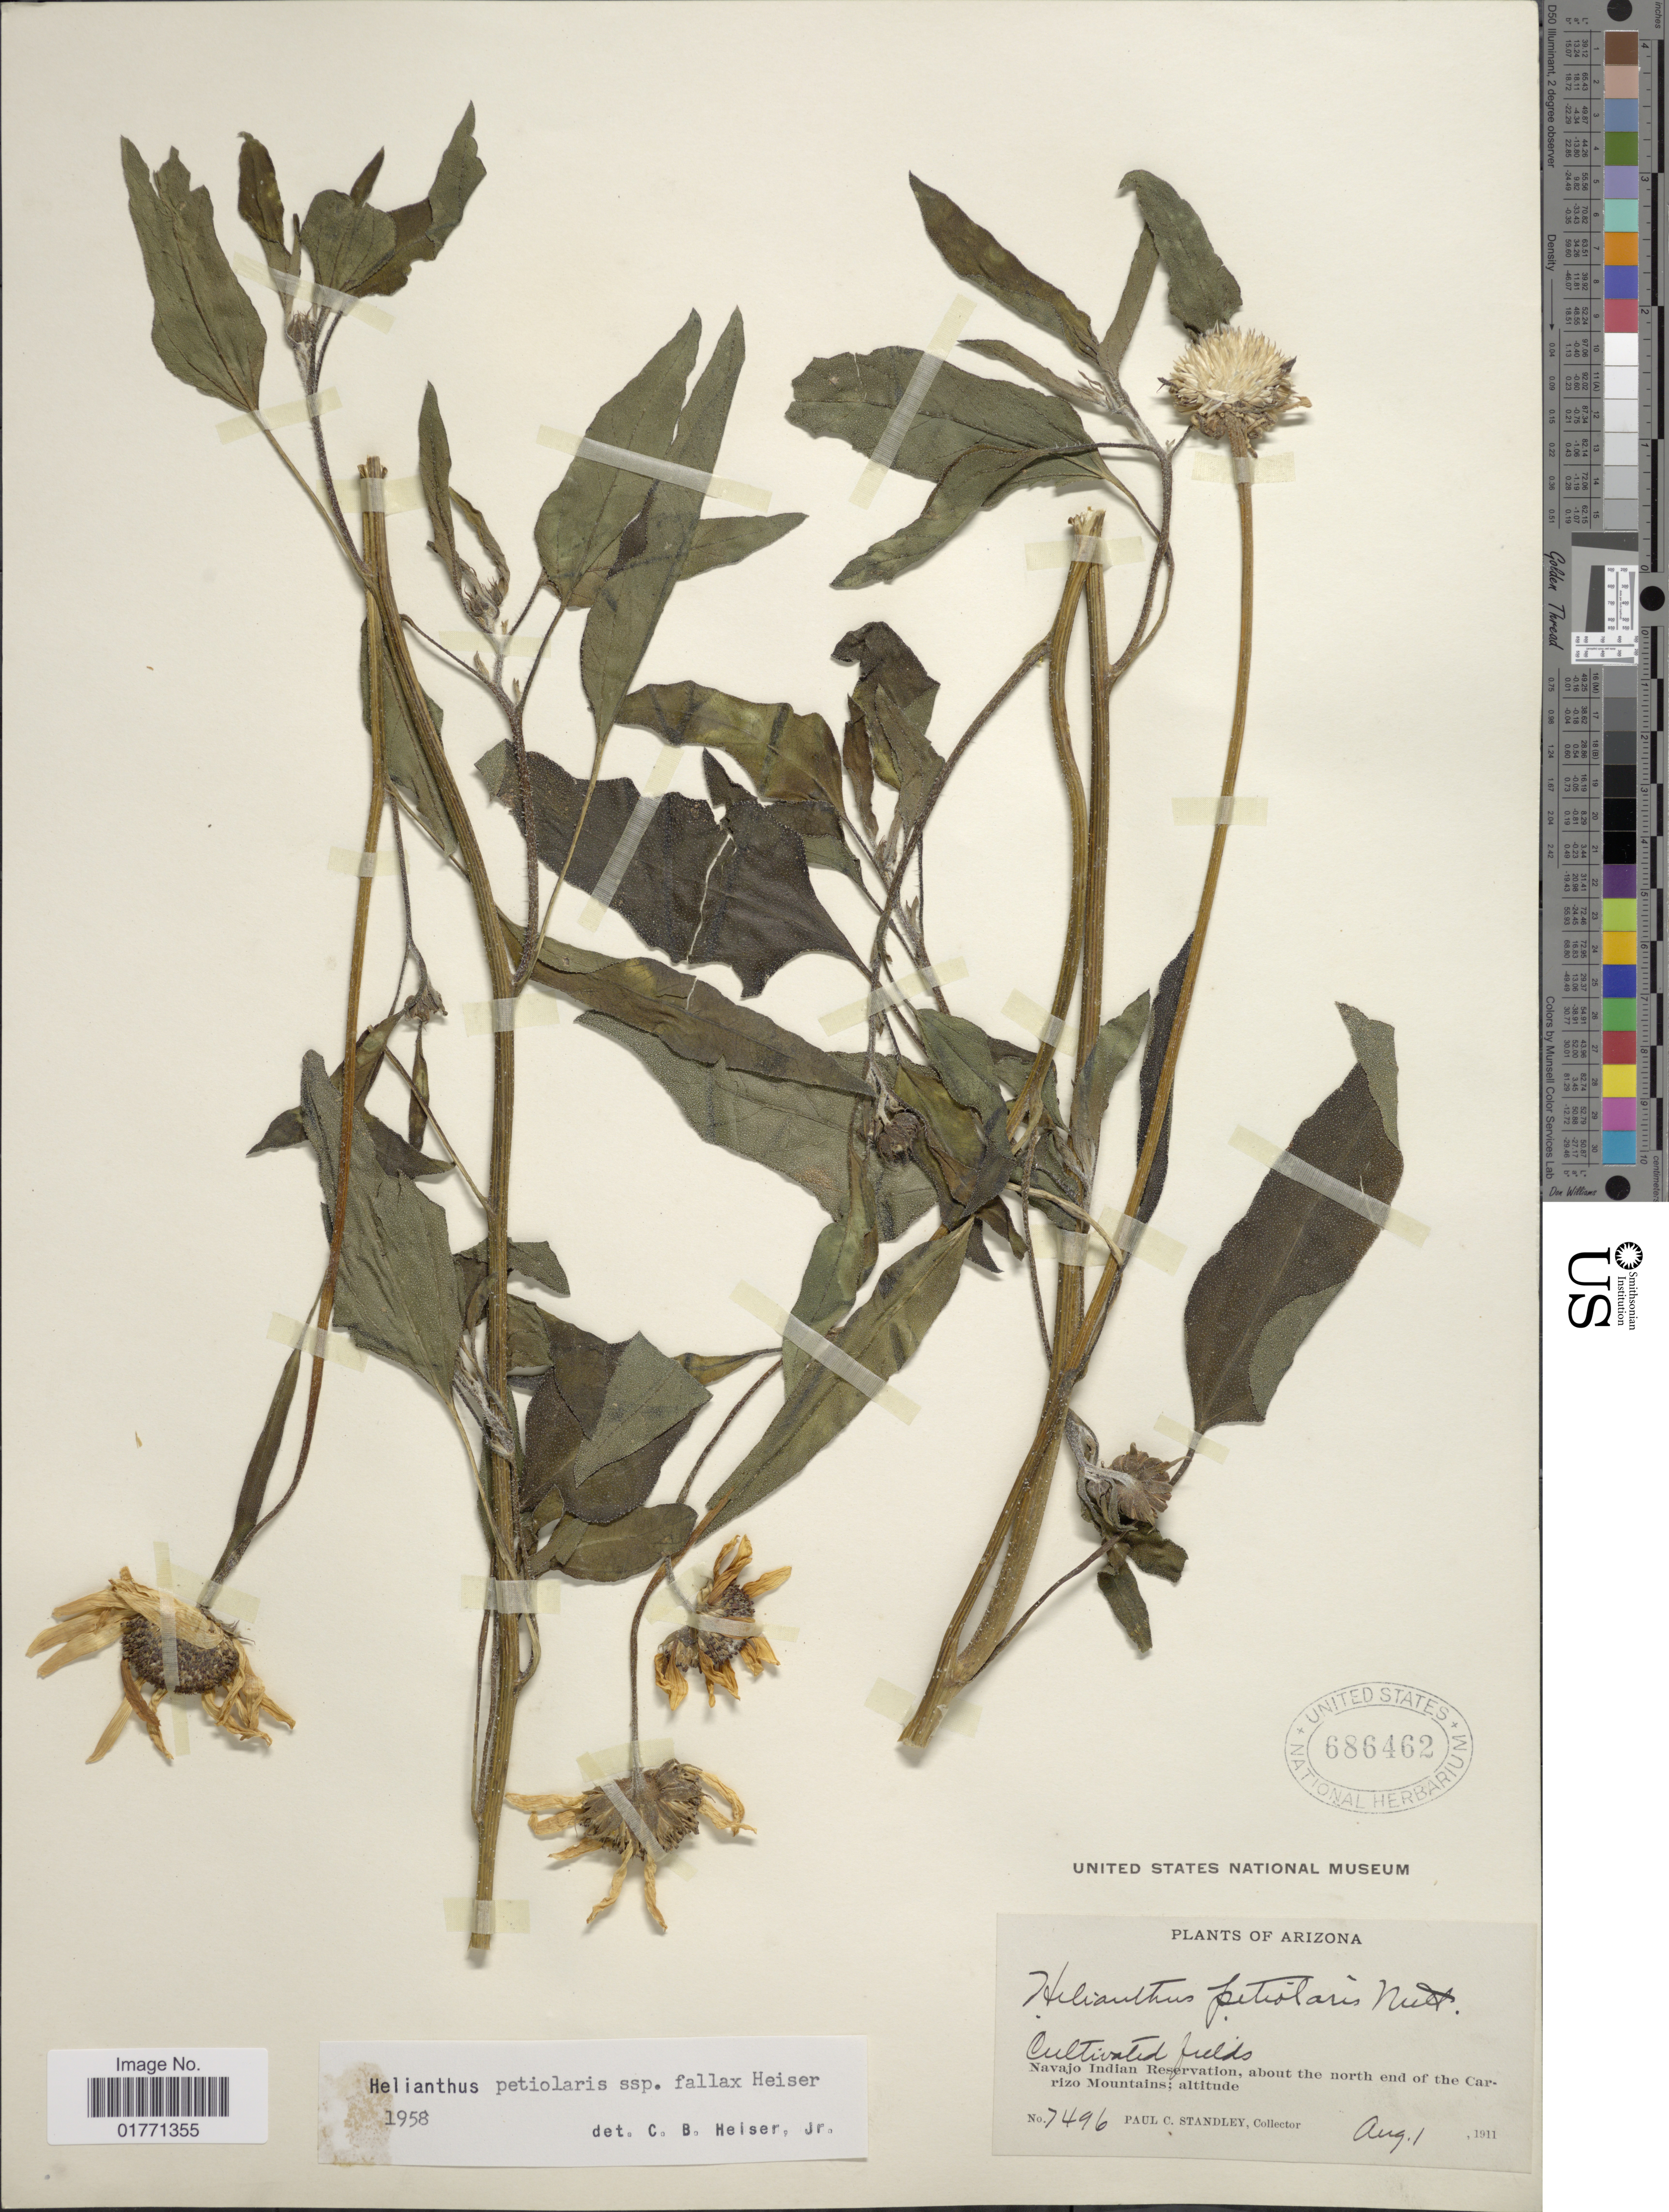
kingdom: Plantae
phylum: Tracheophyta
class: Magnoliopsida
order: Asterales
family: Asteraceae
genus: Helianthus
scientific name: Helianthus petiolaris subsp. fallax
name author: Heiser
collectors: P. C. Standley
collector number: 7496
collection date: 1911-08-01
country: United States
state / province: Arizona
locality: Cultivated fields, Navajo Indian Reservation, about the north end of the Carrizo Mountains.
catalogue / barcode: US 686462